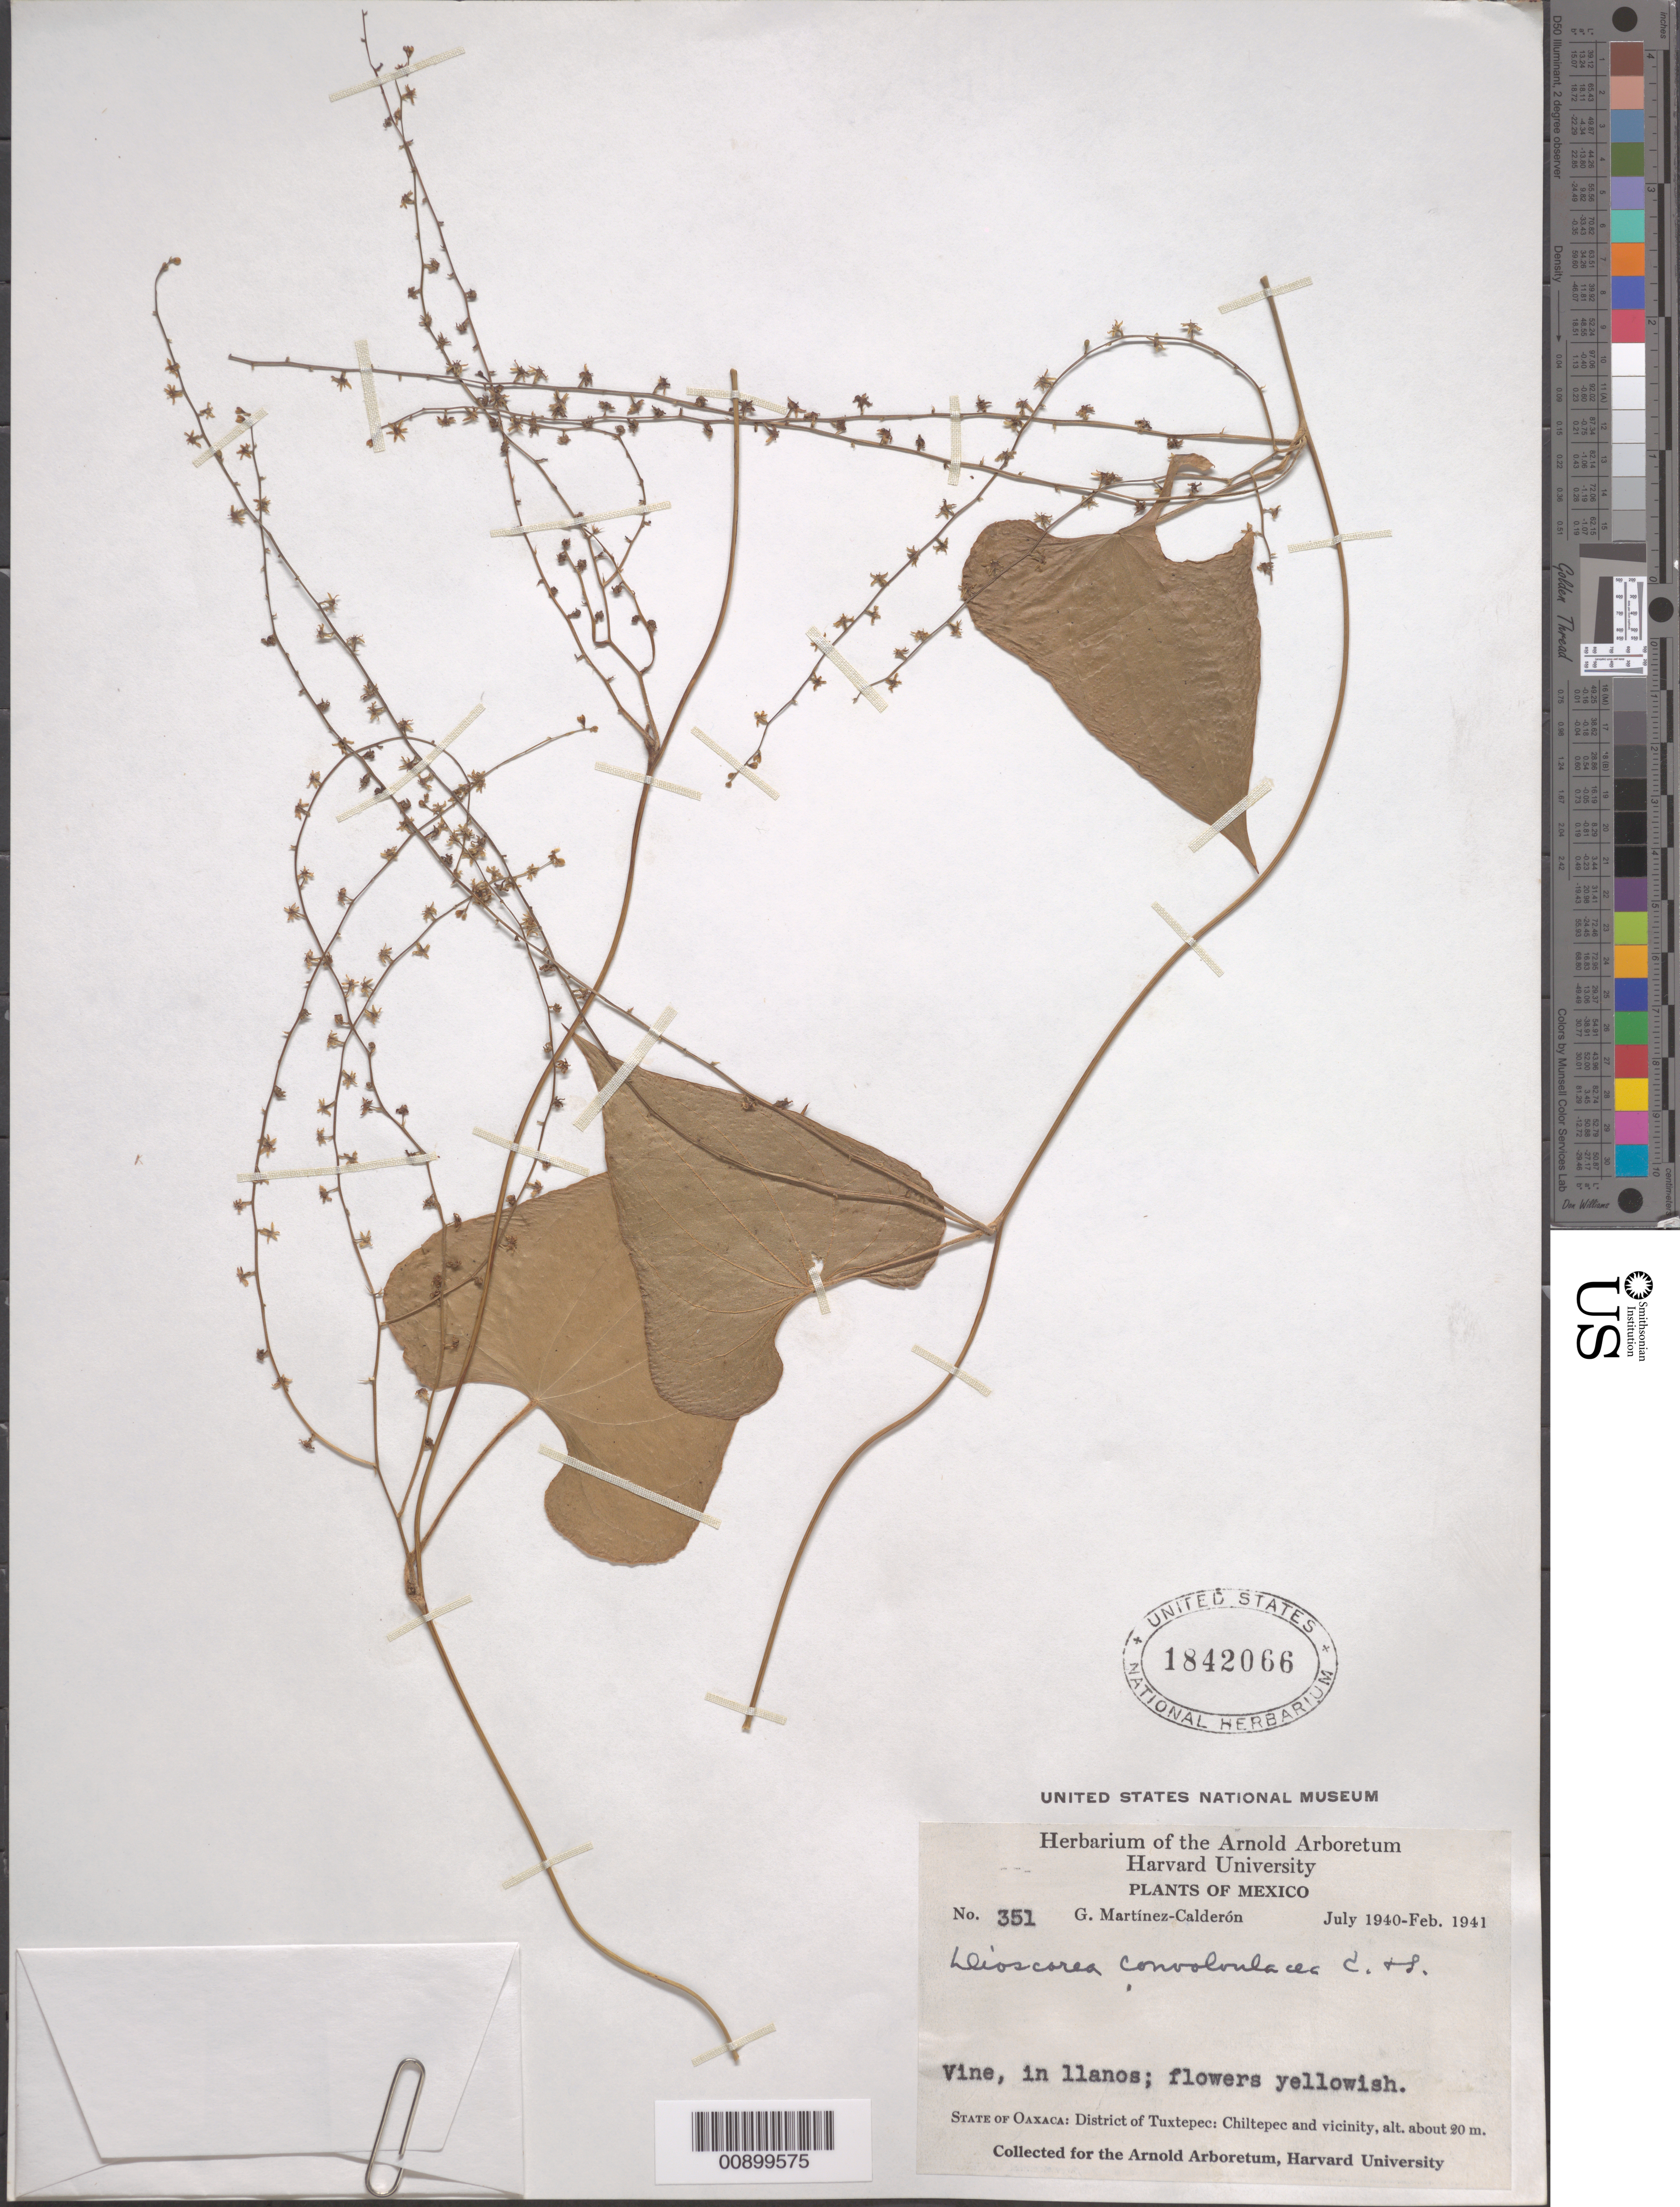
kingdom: Plantae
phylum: Tracheophyta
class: Liliopsida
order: Dioscoreales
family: Dioscoreaceae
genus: Dioscorea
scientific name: Dioscorea convolvulacea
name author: Schltdl. & Cham.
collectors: G. Martinez-C.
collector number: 351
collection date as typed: Jul 1940 to -- Feb 1941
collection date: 1940-07/1941-02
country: Mexico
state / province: Oaxaca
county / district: Tuxtepec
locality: State of Oaxaca: District of Tuxtepec: Chiltepec and vicinity.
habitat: In llanos.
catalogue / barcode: US 1842066